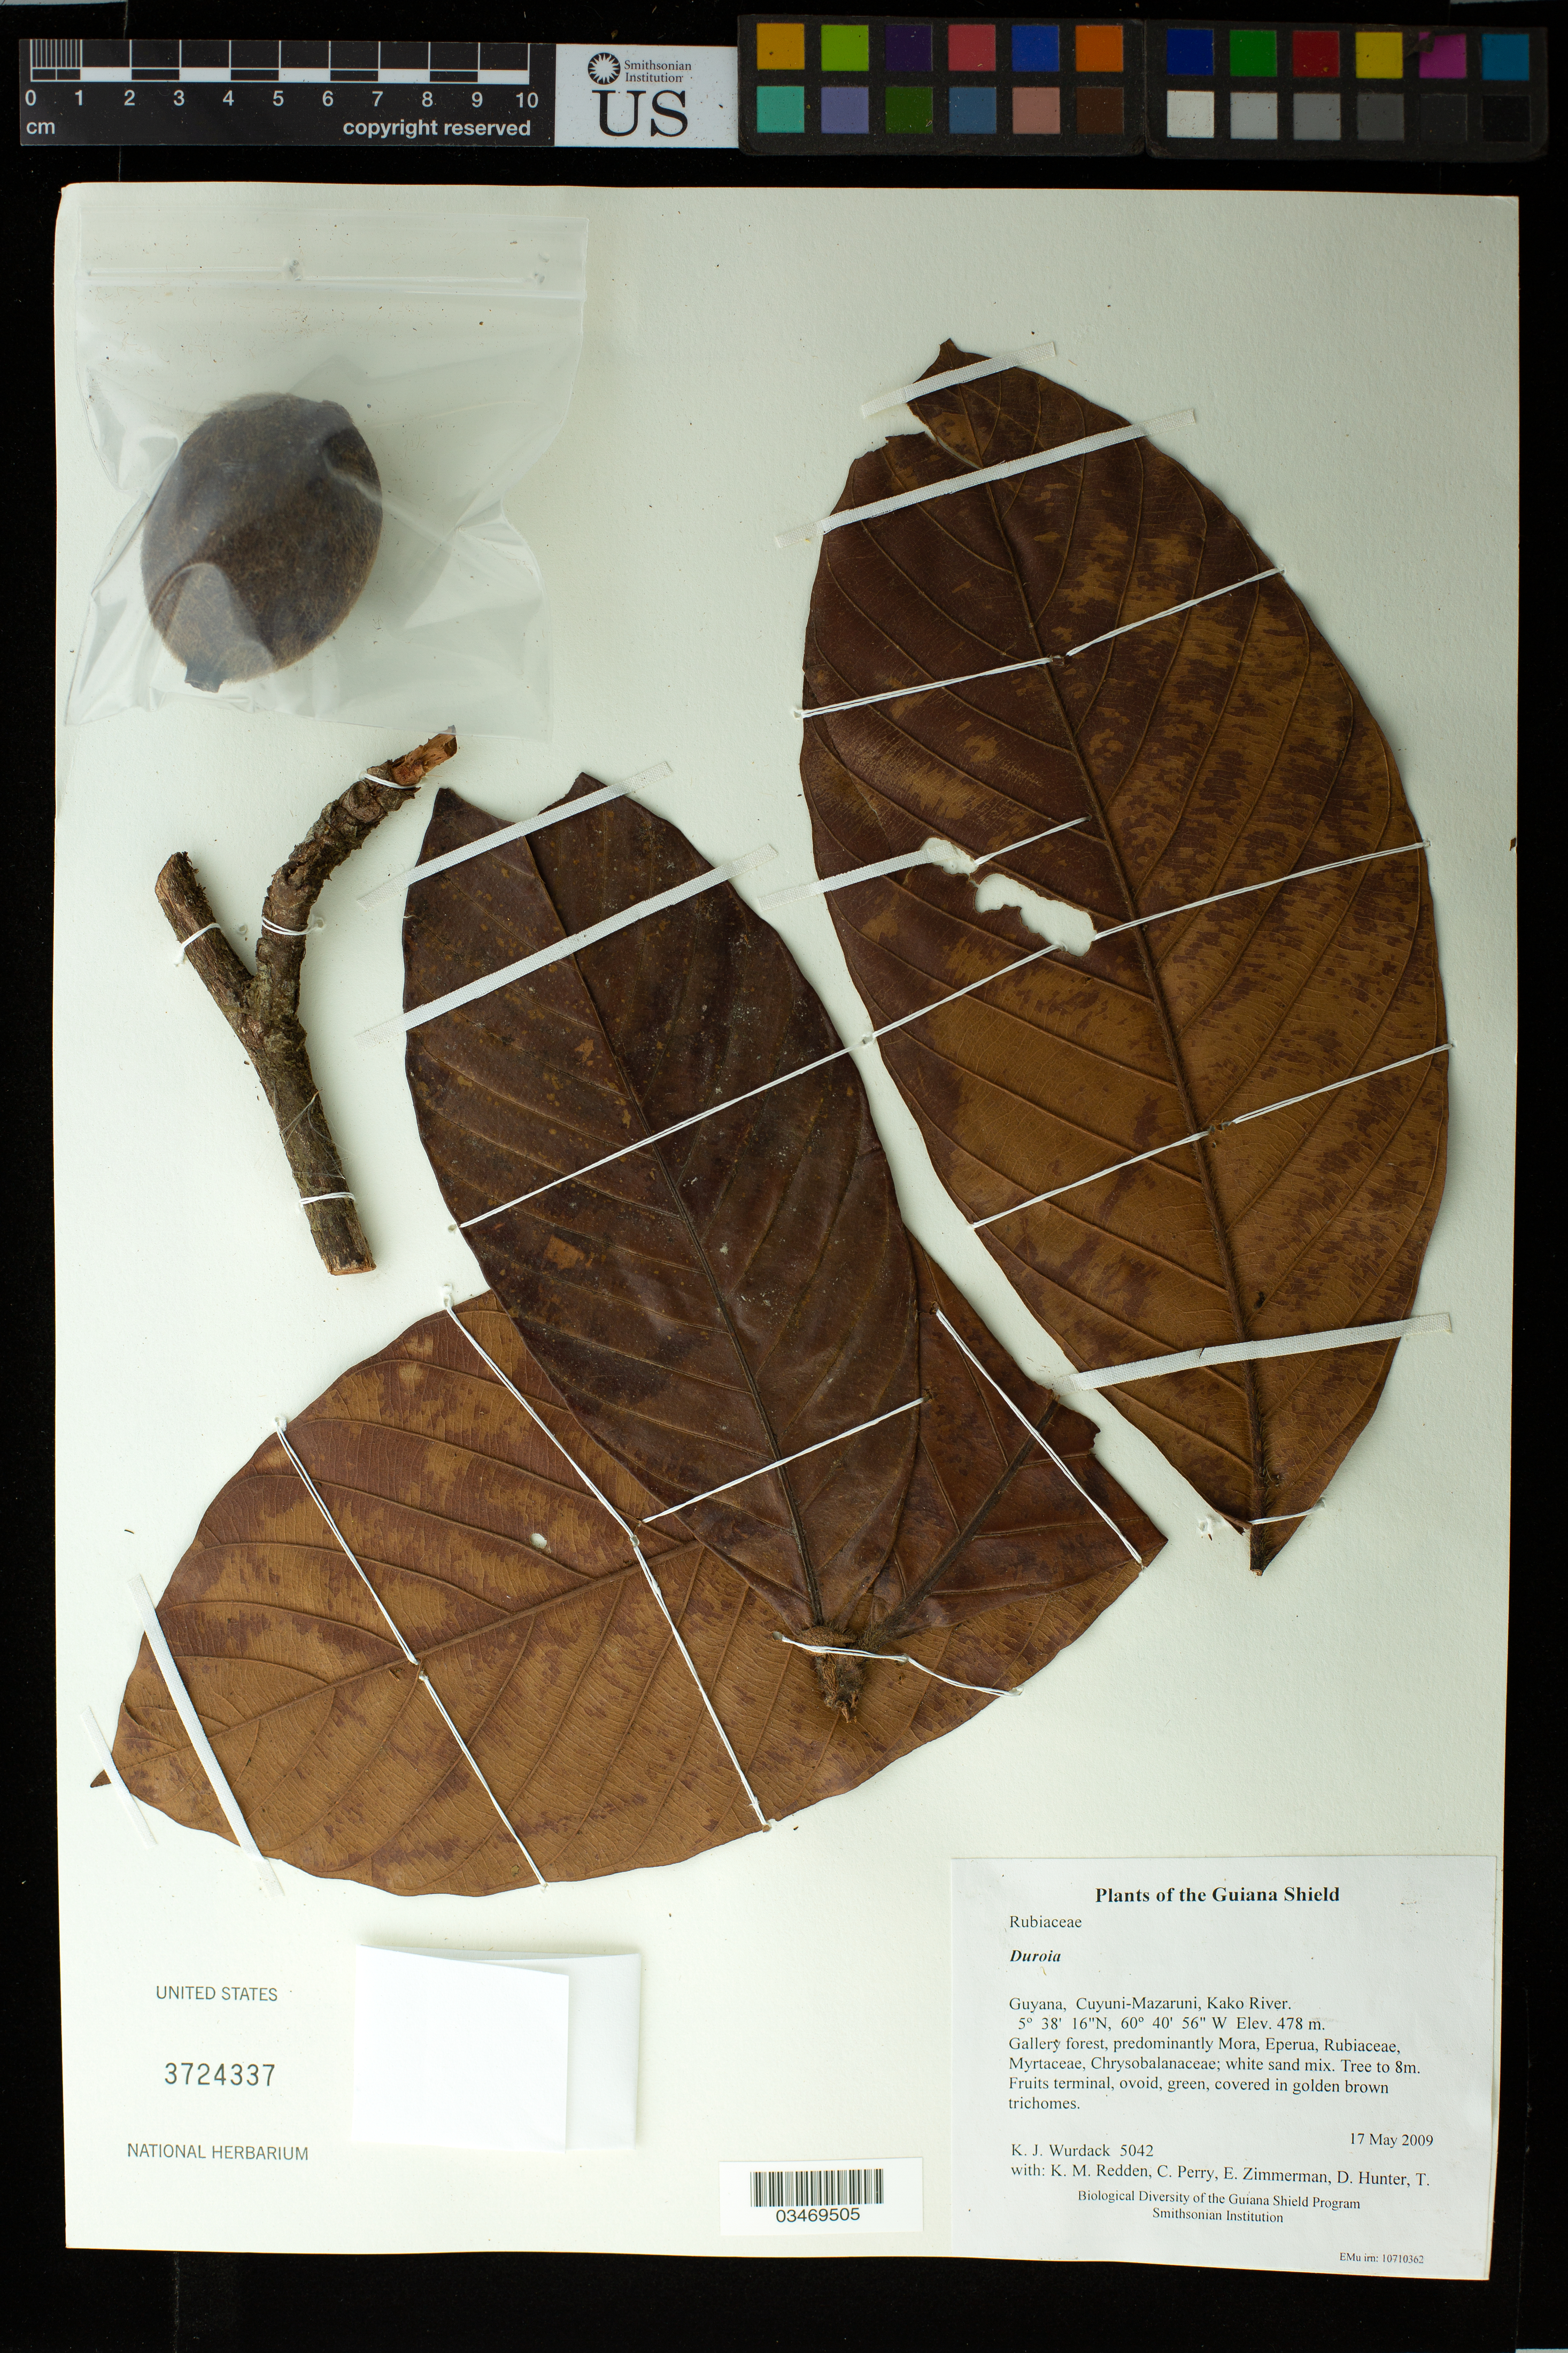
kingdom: Plantae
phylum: Tracheophyta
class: Magnoliopsida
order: Gentianales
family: Rubiaceae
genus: Duroia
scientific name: Duroia sp.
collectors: K. Wurdack, K. M. Redden, C. Perry, E. Zimmerman, D. Hunter, T. Hunter & V. Roland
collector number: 5042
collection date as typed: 17 May 2009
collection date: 2009-05-17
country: Guyana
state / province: Cuyuni-Mazaruni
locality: Kako River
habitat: Gallery forest, predominantly Mora, Eperua, Rubiaceae, Myrtaceae, Chrysobalanaceae; white sand mix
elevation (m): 478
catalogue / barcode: US 3724337